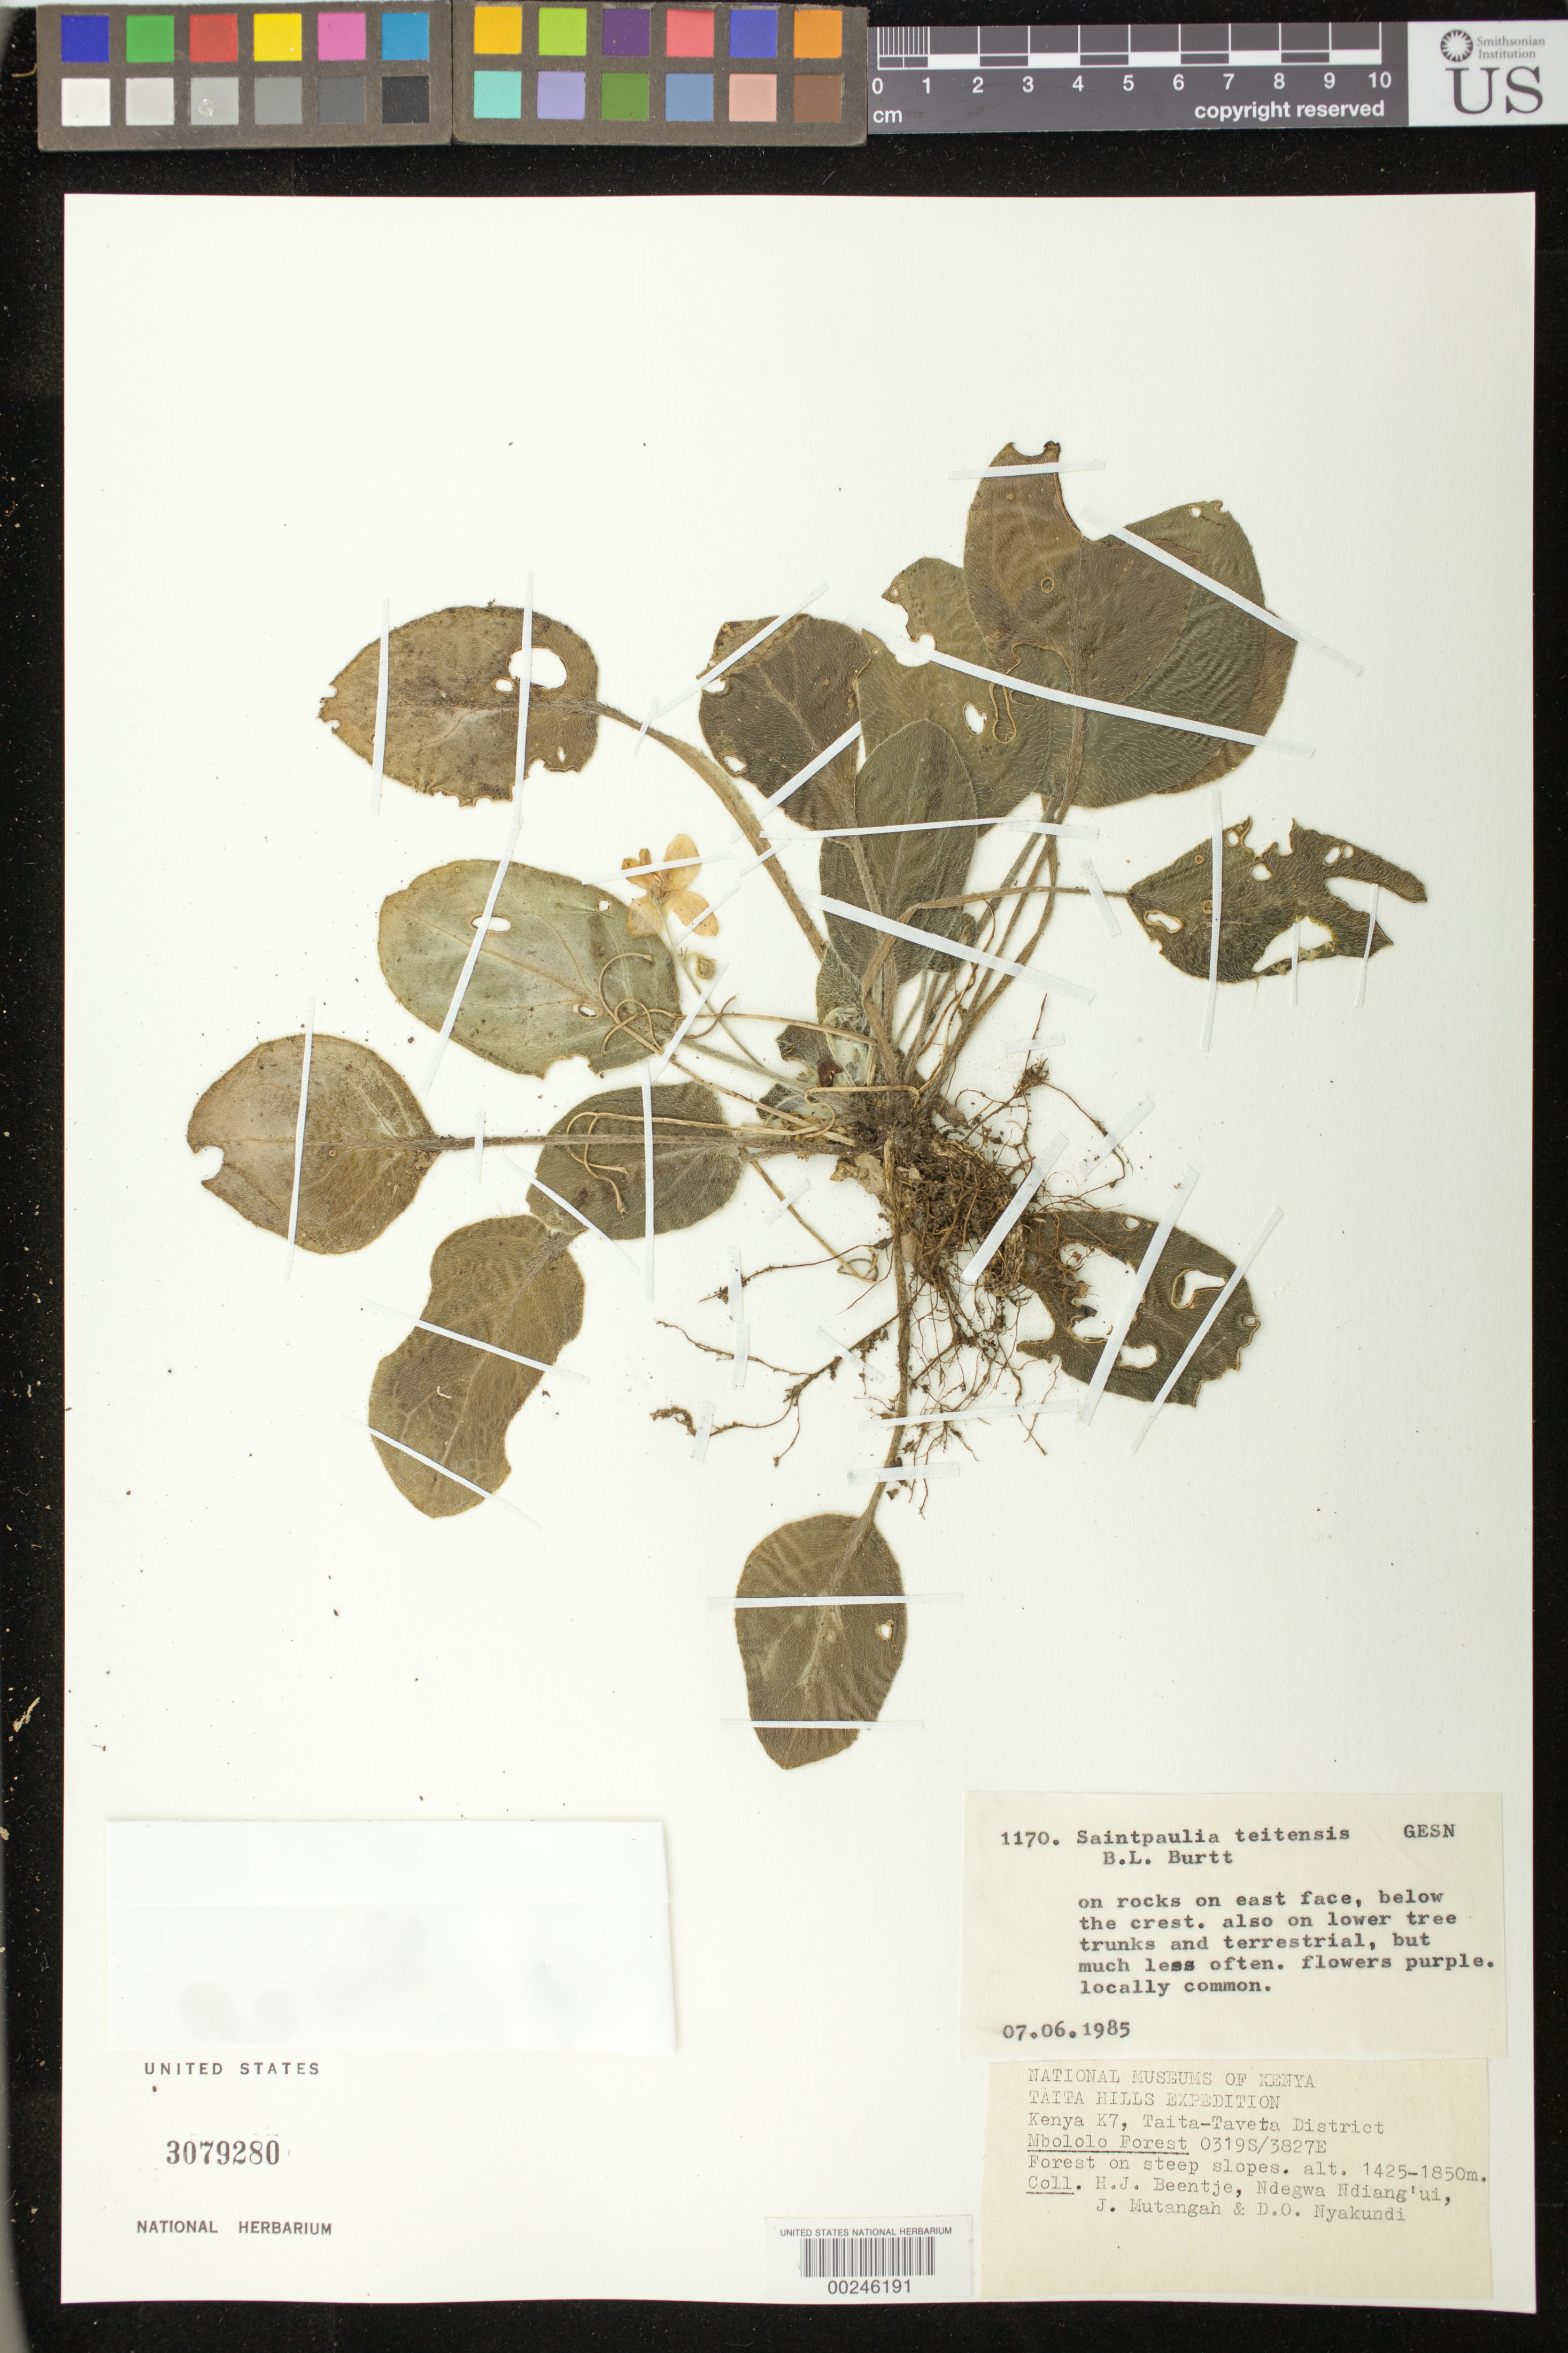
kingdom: Plantae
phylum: Tracheophyta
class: Magnoliopsida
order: Lamiales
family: Gesneriaceae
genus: Streptocarpus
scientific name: Streptocarpus teitensis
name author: (B.L. Burtt) Christenh.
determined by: Skog, Laurence E.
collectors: H. J. Beentje, N. Ndiang'ui, J. Mutangah & D. Nyakundi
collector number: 1170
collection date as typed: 07 Jun 1985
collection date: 1985-06-07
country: Kenya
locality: Kenya k7, taita-taveta dist, mbololo forest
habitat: Forest on steep slopes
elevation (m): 1425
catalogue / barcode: US 3079280